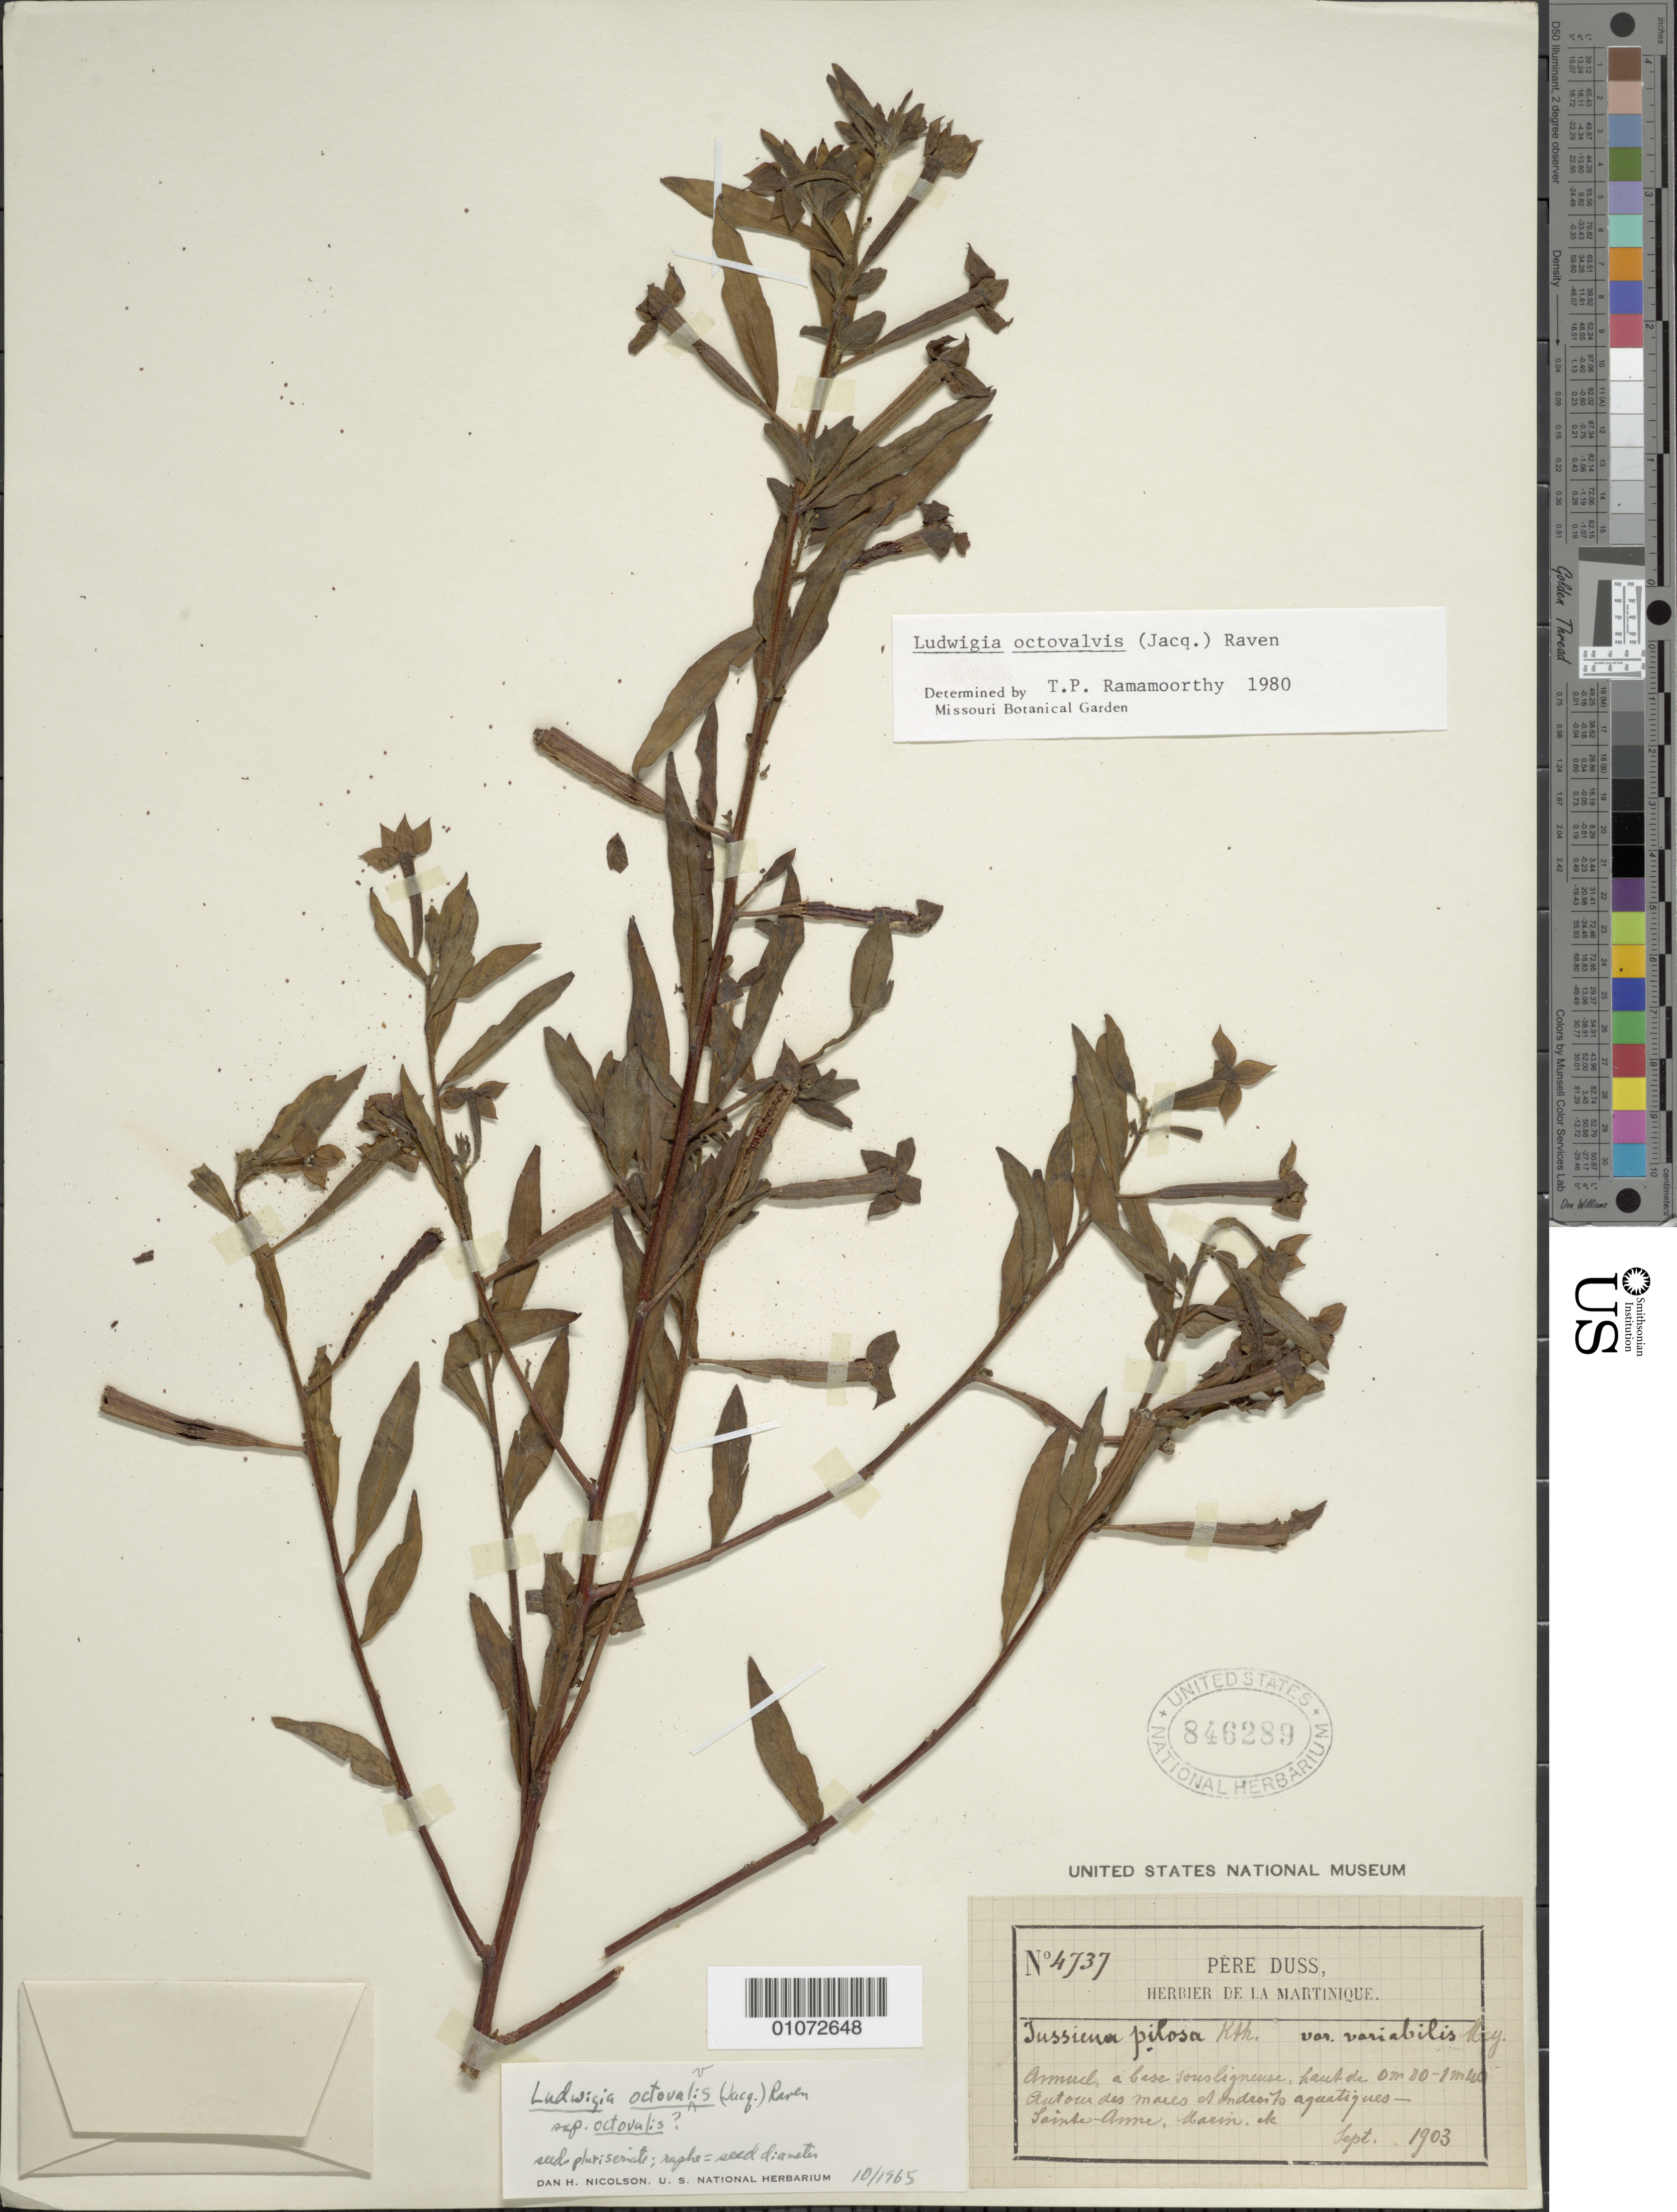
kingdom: Plantae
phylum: Tracheophyta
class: Magnoliopsida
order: Myrtales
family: Onagraceae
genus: Ludwigia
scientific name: Ludwigia octovalvis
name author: (Jacq.) P.H. Raven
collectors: Père Duss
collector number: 4737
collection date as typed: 01 Sep 1903 to 30 Sep 1903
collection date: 1903-09-01/1903-09-30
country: Martinique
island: Martinique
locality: Saint Anne. Ponds and aquatic environments.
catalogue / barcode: US 846289